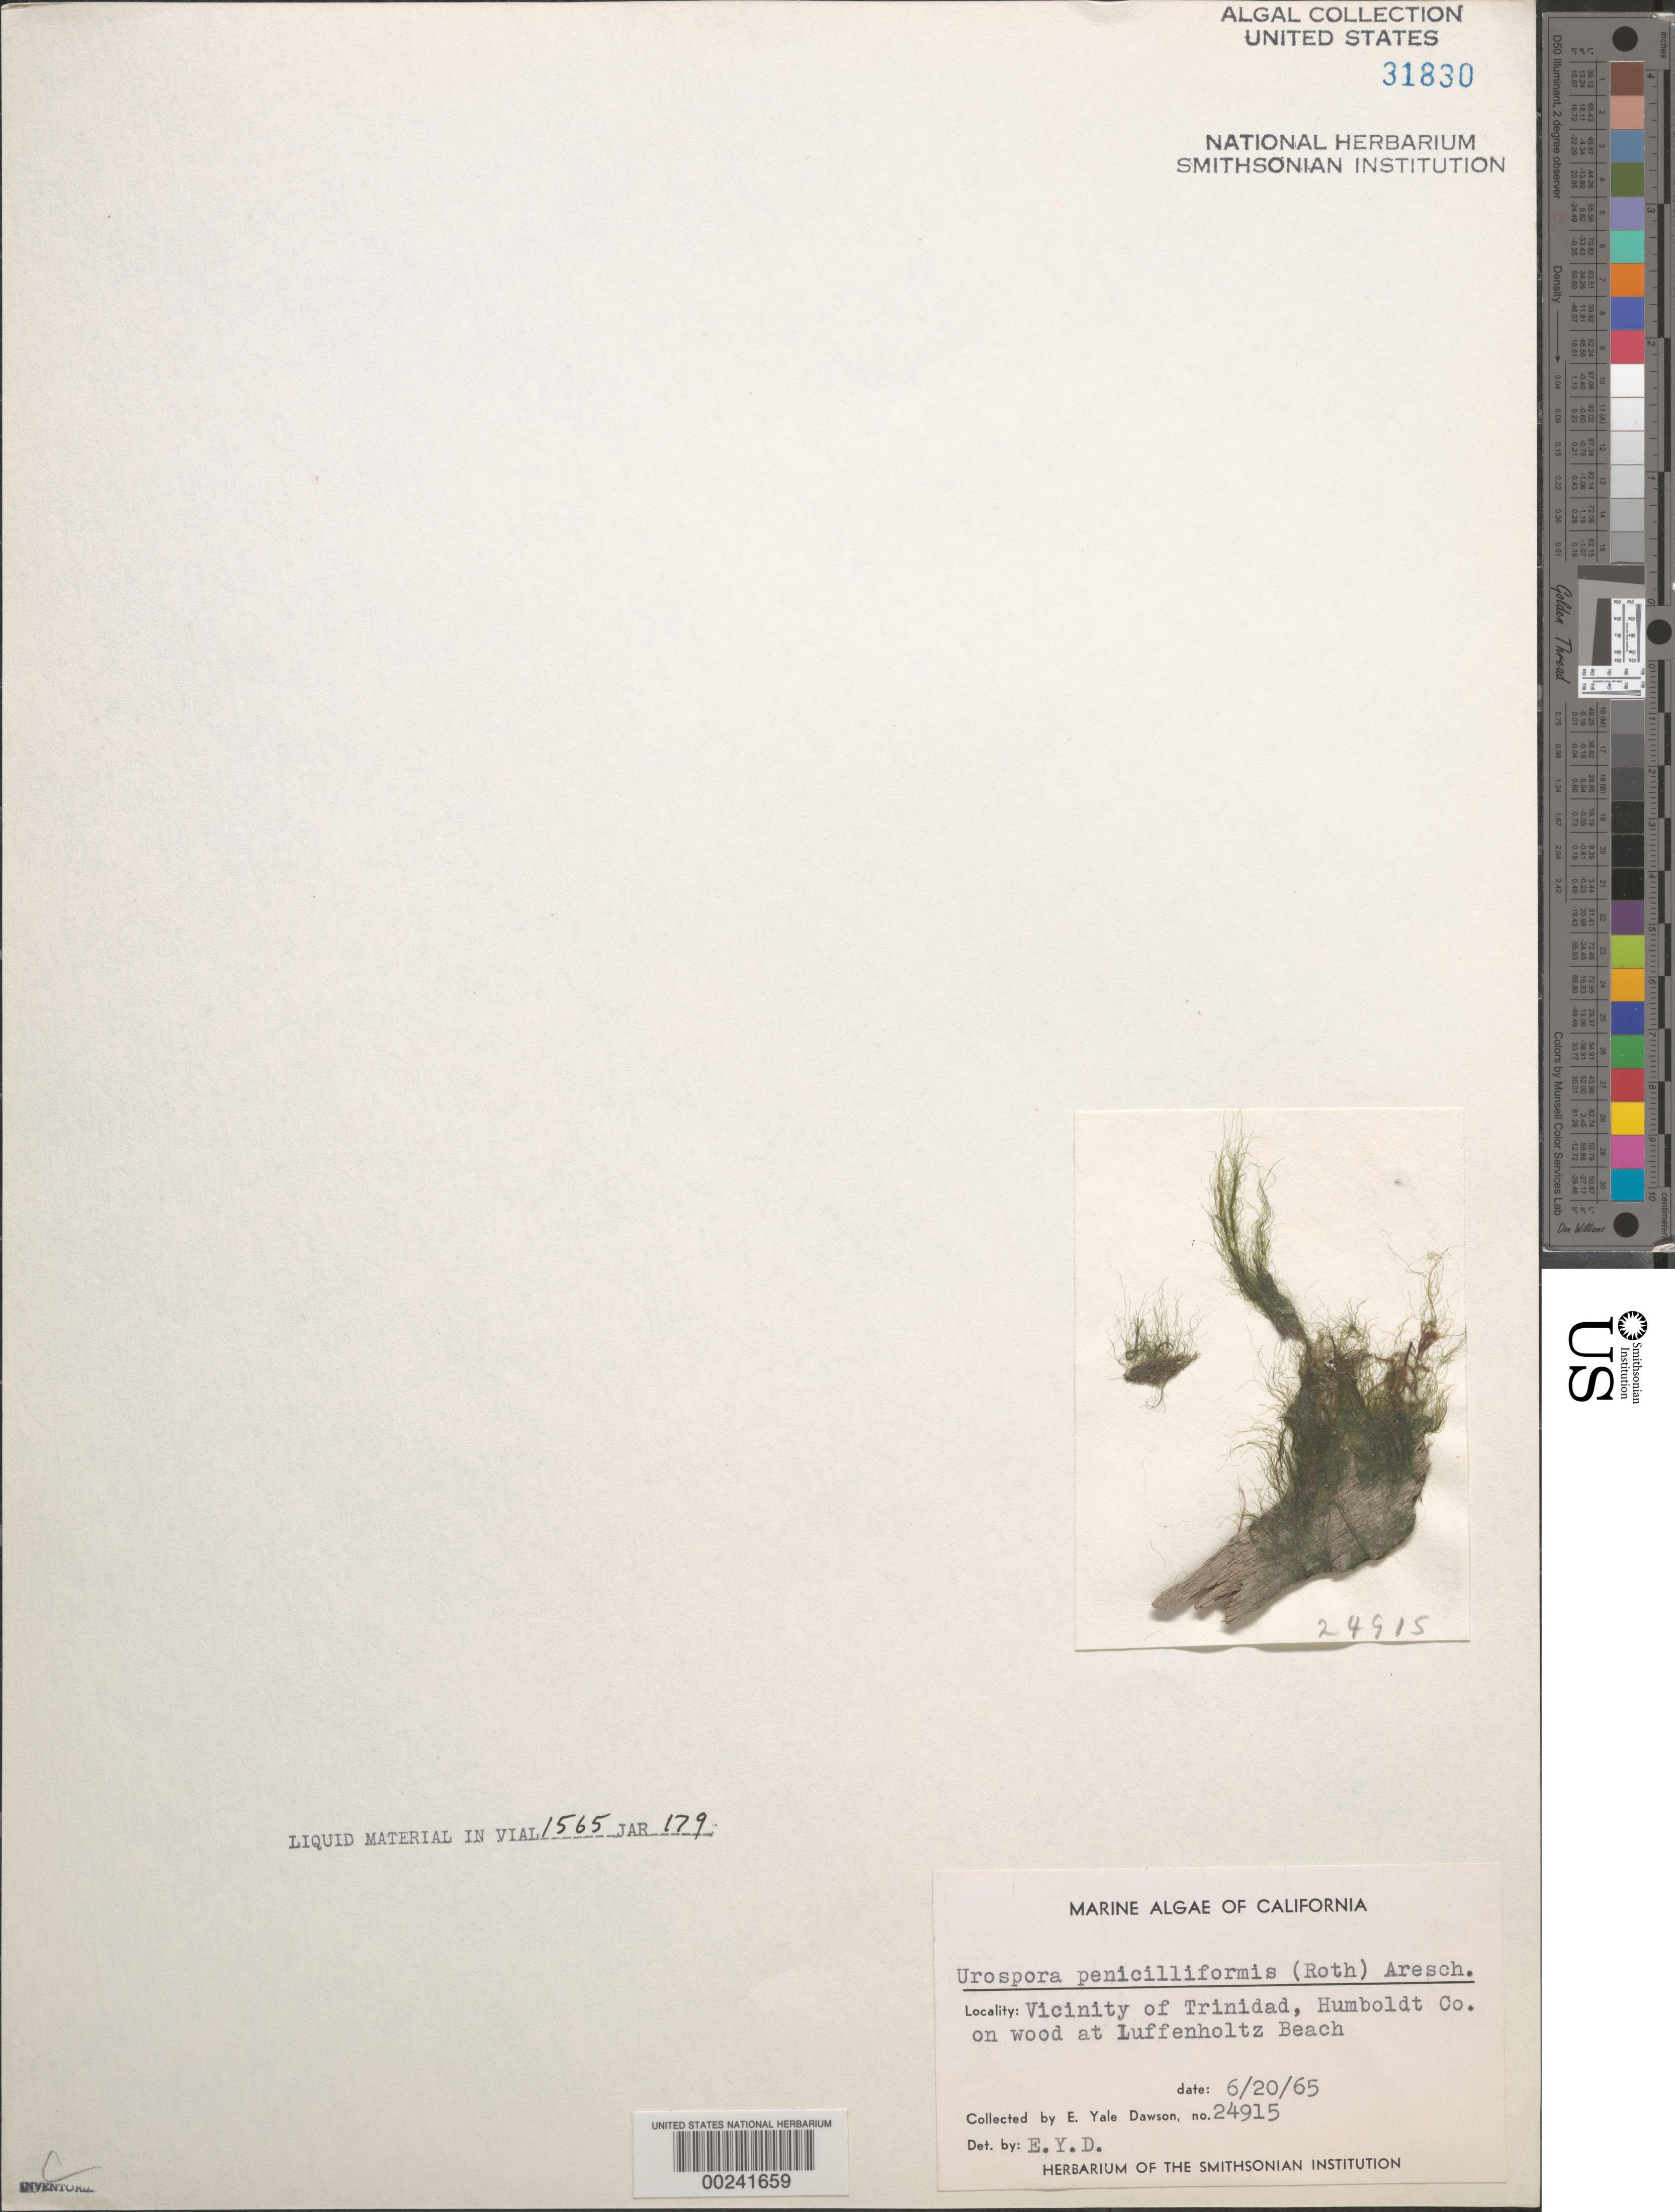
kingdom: Plantae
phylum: Chlorophyta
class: Ulvophyceae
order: Ulotrichales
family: Ulotrichaceae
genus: Urospora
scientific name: Urospora penicilliformis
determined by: Dawson, E. Y.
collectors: E. Y. Dawson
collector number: EYD 24915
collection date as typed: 20 Jun 1965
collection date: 1965-06-20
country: United States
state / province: California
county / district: Humboldt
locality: Luffenholtz Beach, Trinidad area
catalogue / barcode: US 31830